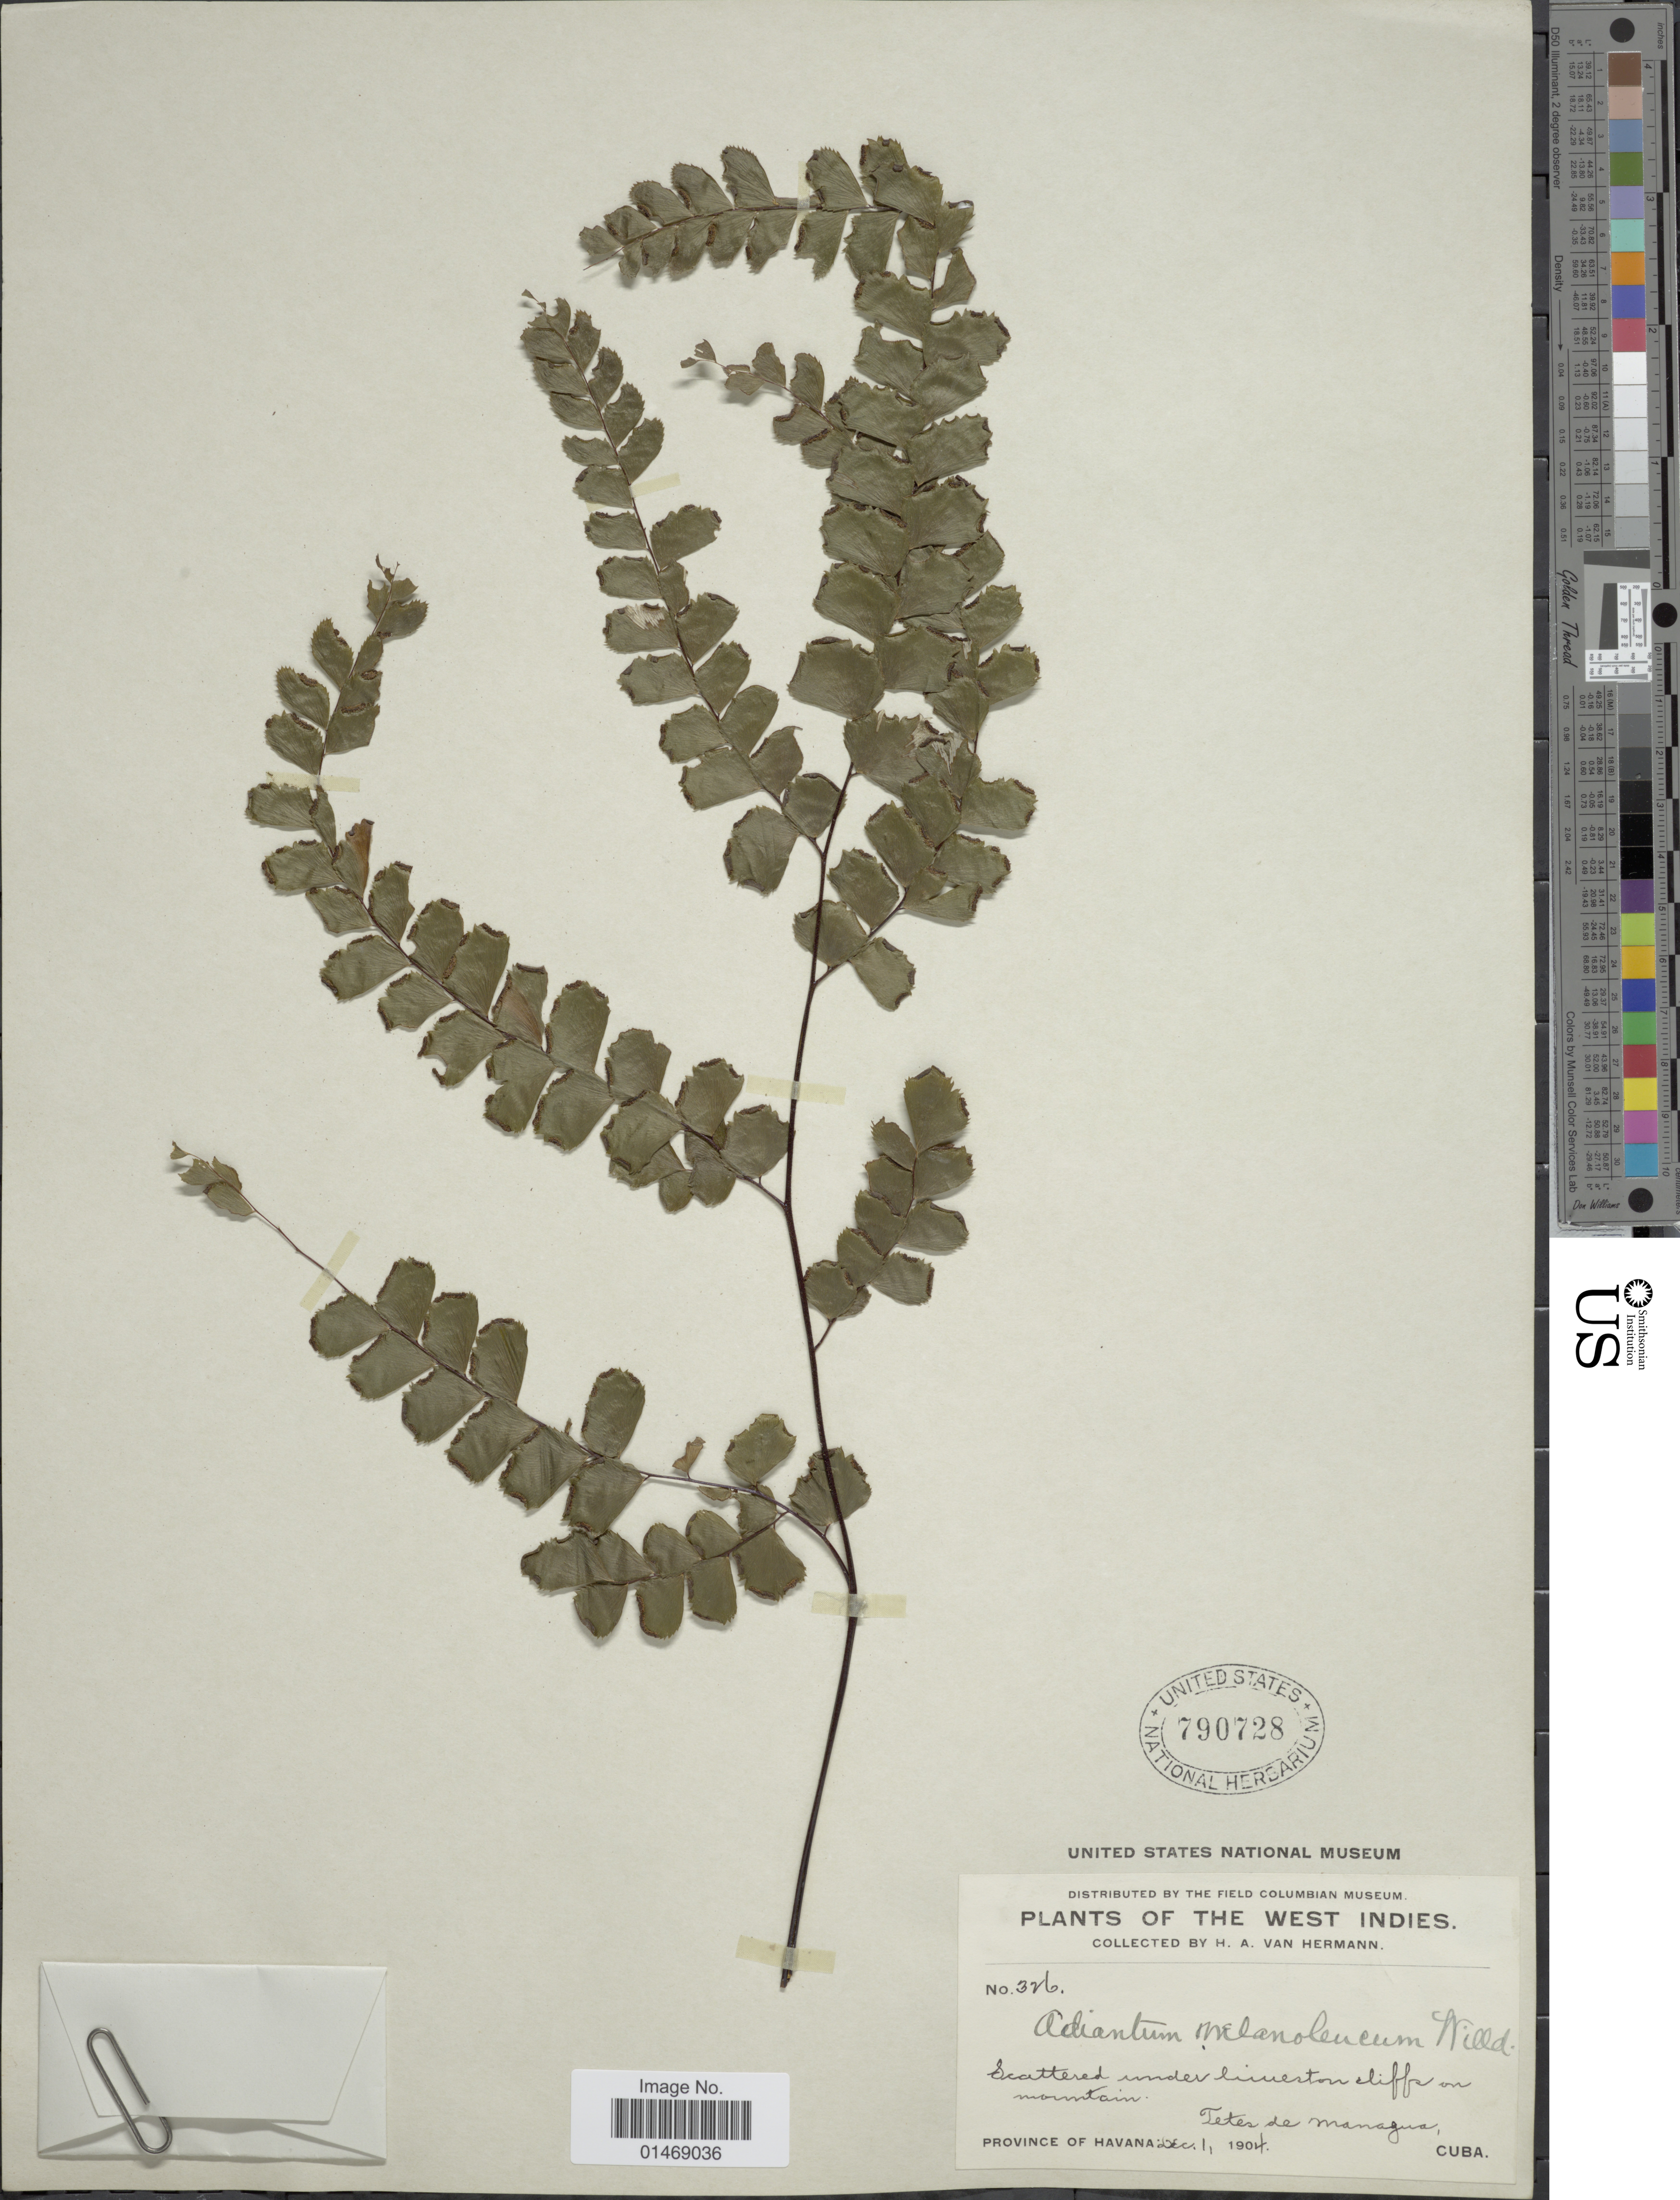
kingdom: Plantae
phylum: Tracheophyta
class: Polypodiopsida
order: Polypodiales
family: Pteridaceae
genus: Adiantum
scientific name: Adiantum melanoleucum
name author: Willd.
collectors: H. A. Van Hermann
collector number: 326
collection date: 1904-12-01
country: Cuba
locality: Scattered under limestone cliffs on mountain, tetes de managua, province of Havana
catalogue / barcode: US 790728